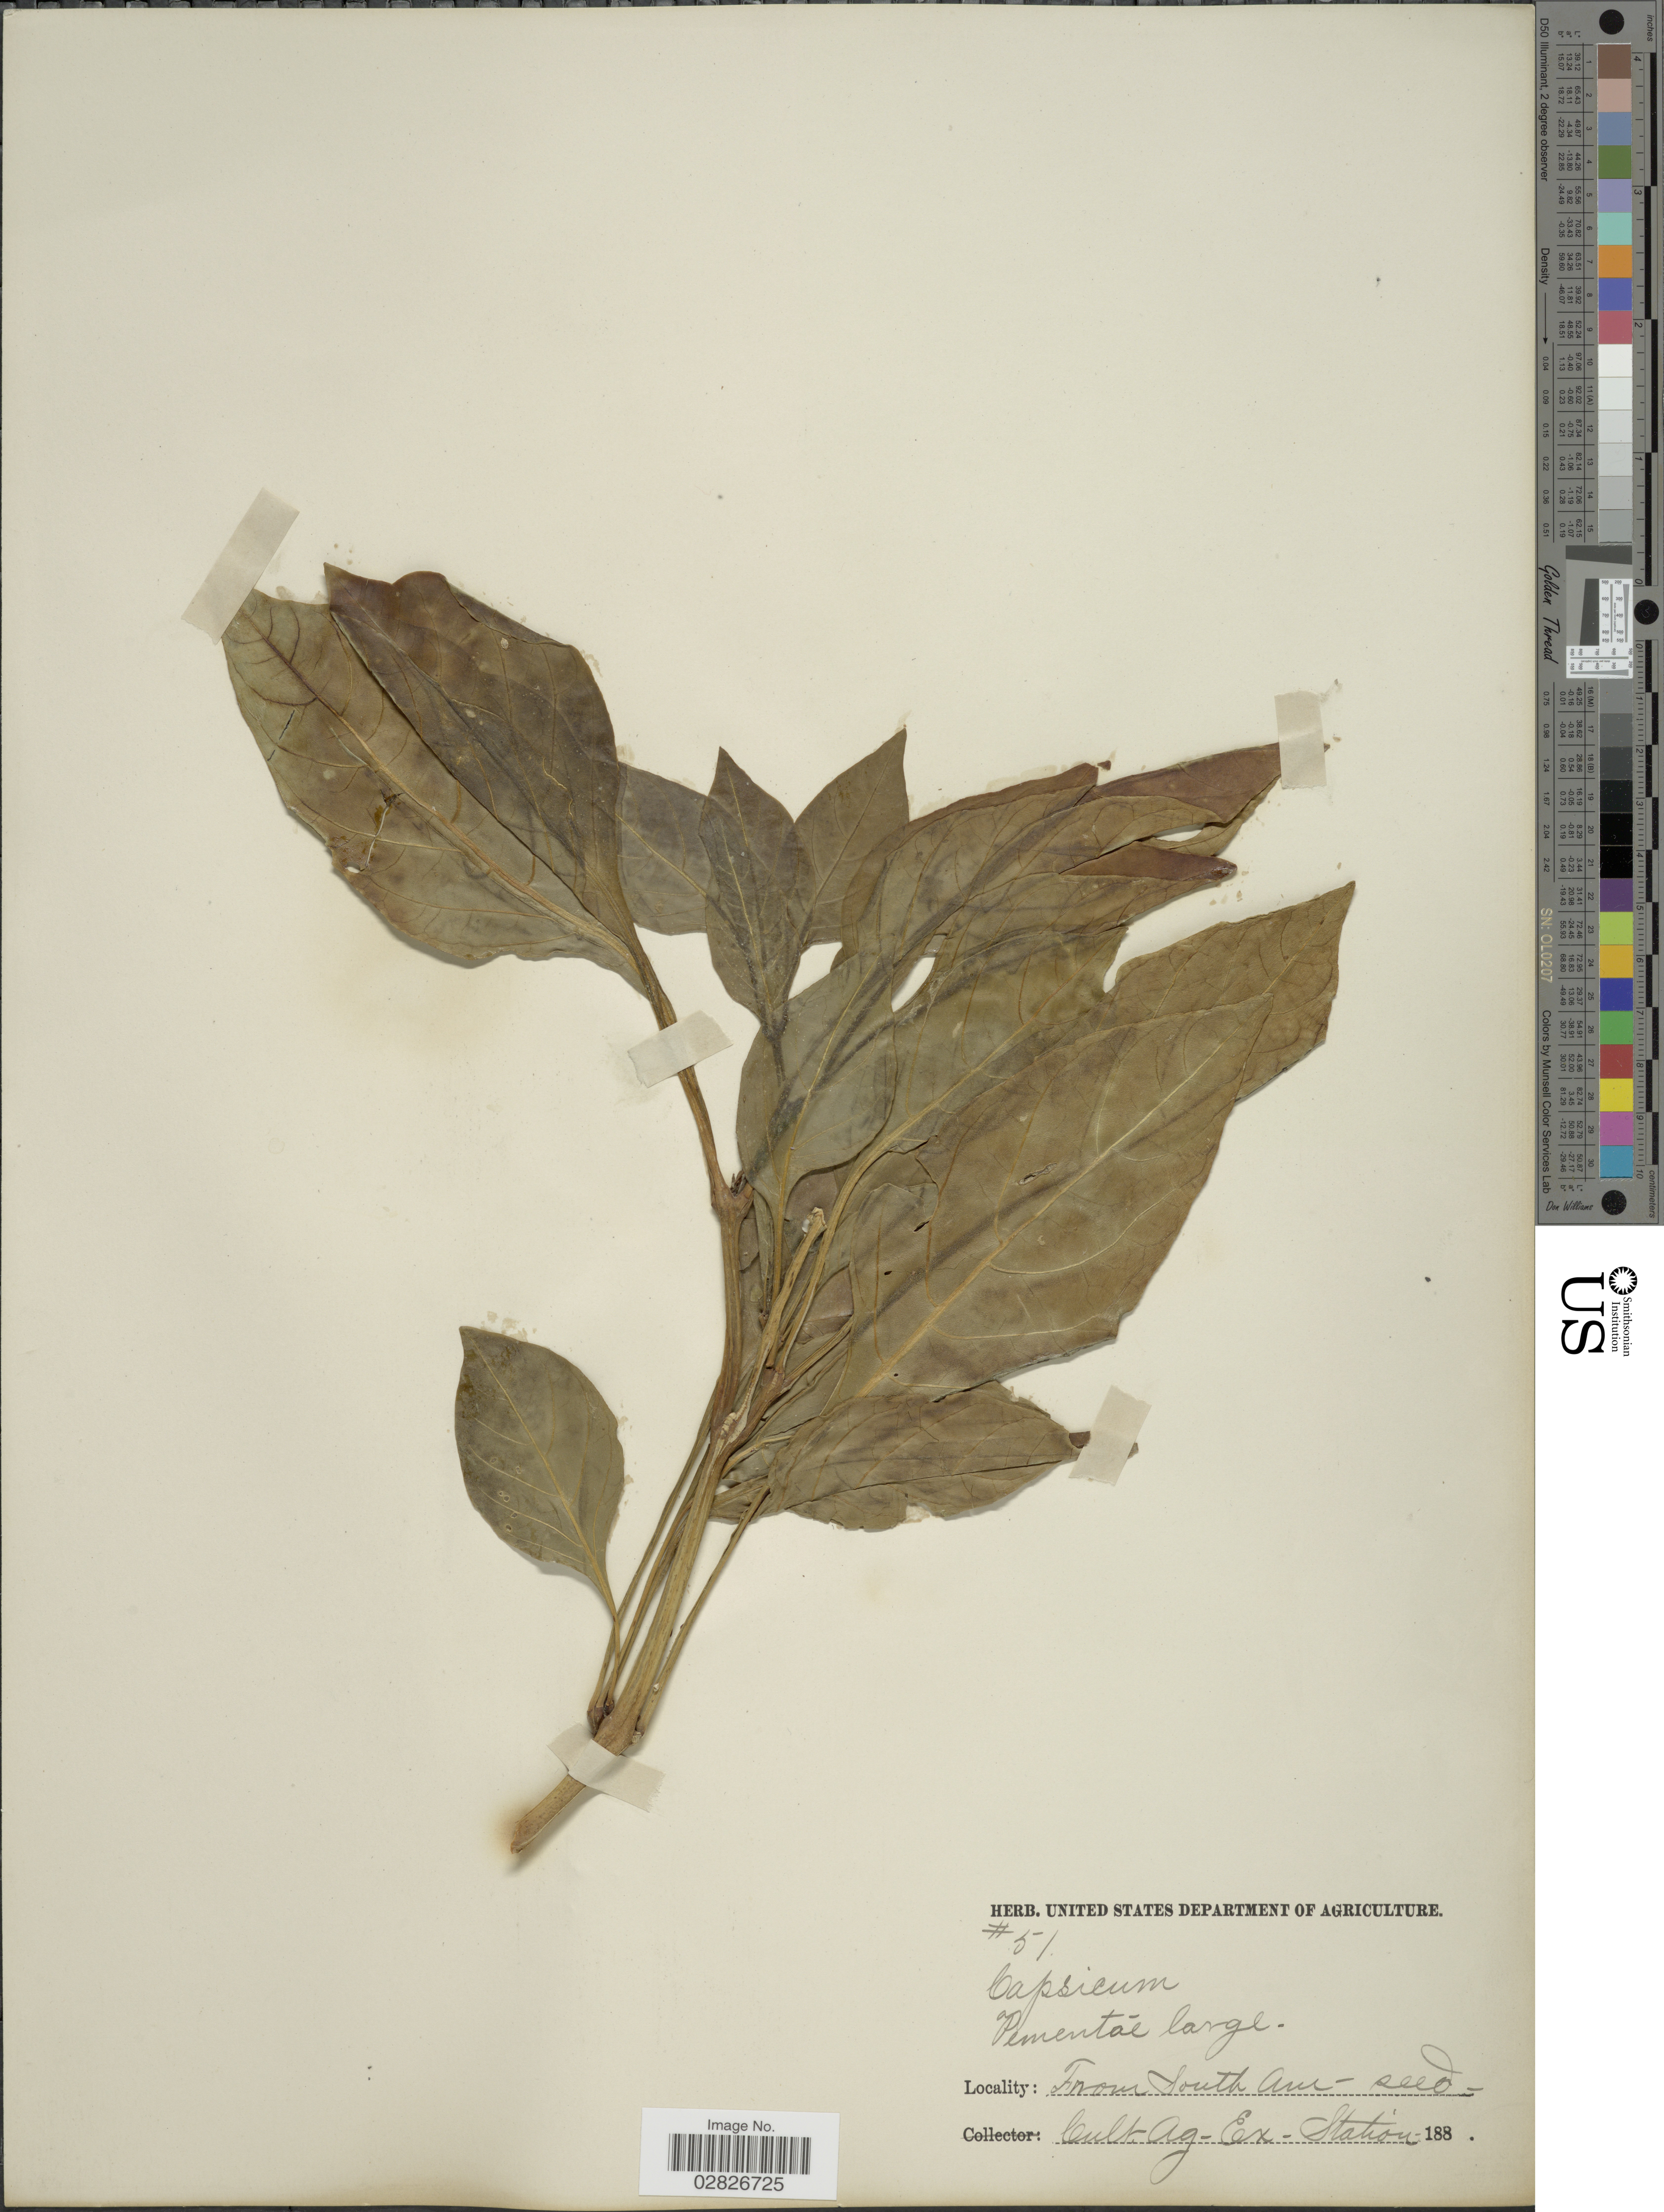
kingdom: Plantae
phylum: Tracheophyta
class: Magnoliopsida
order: Solanales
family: Solanaceae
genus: Capsicum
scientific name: Capsicum sp.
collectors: Facchini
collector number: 51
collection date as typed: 188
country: United States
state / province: District of Columbia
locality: Cult. Ag-Ex-Station.